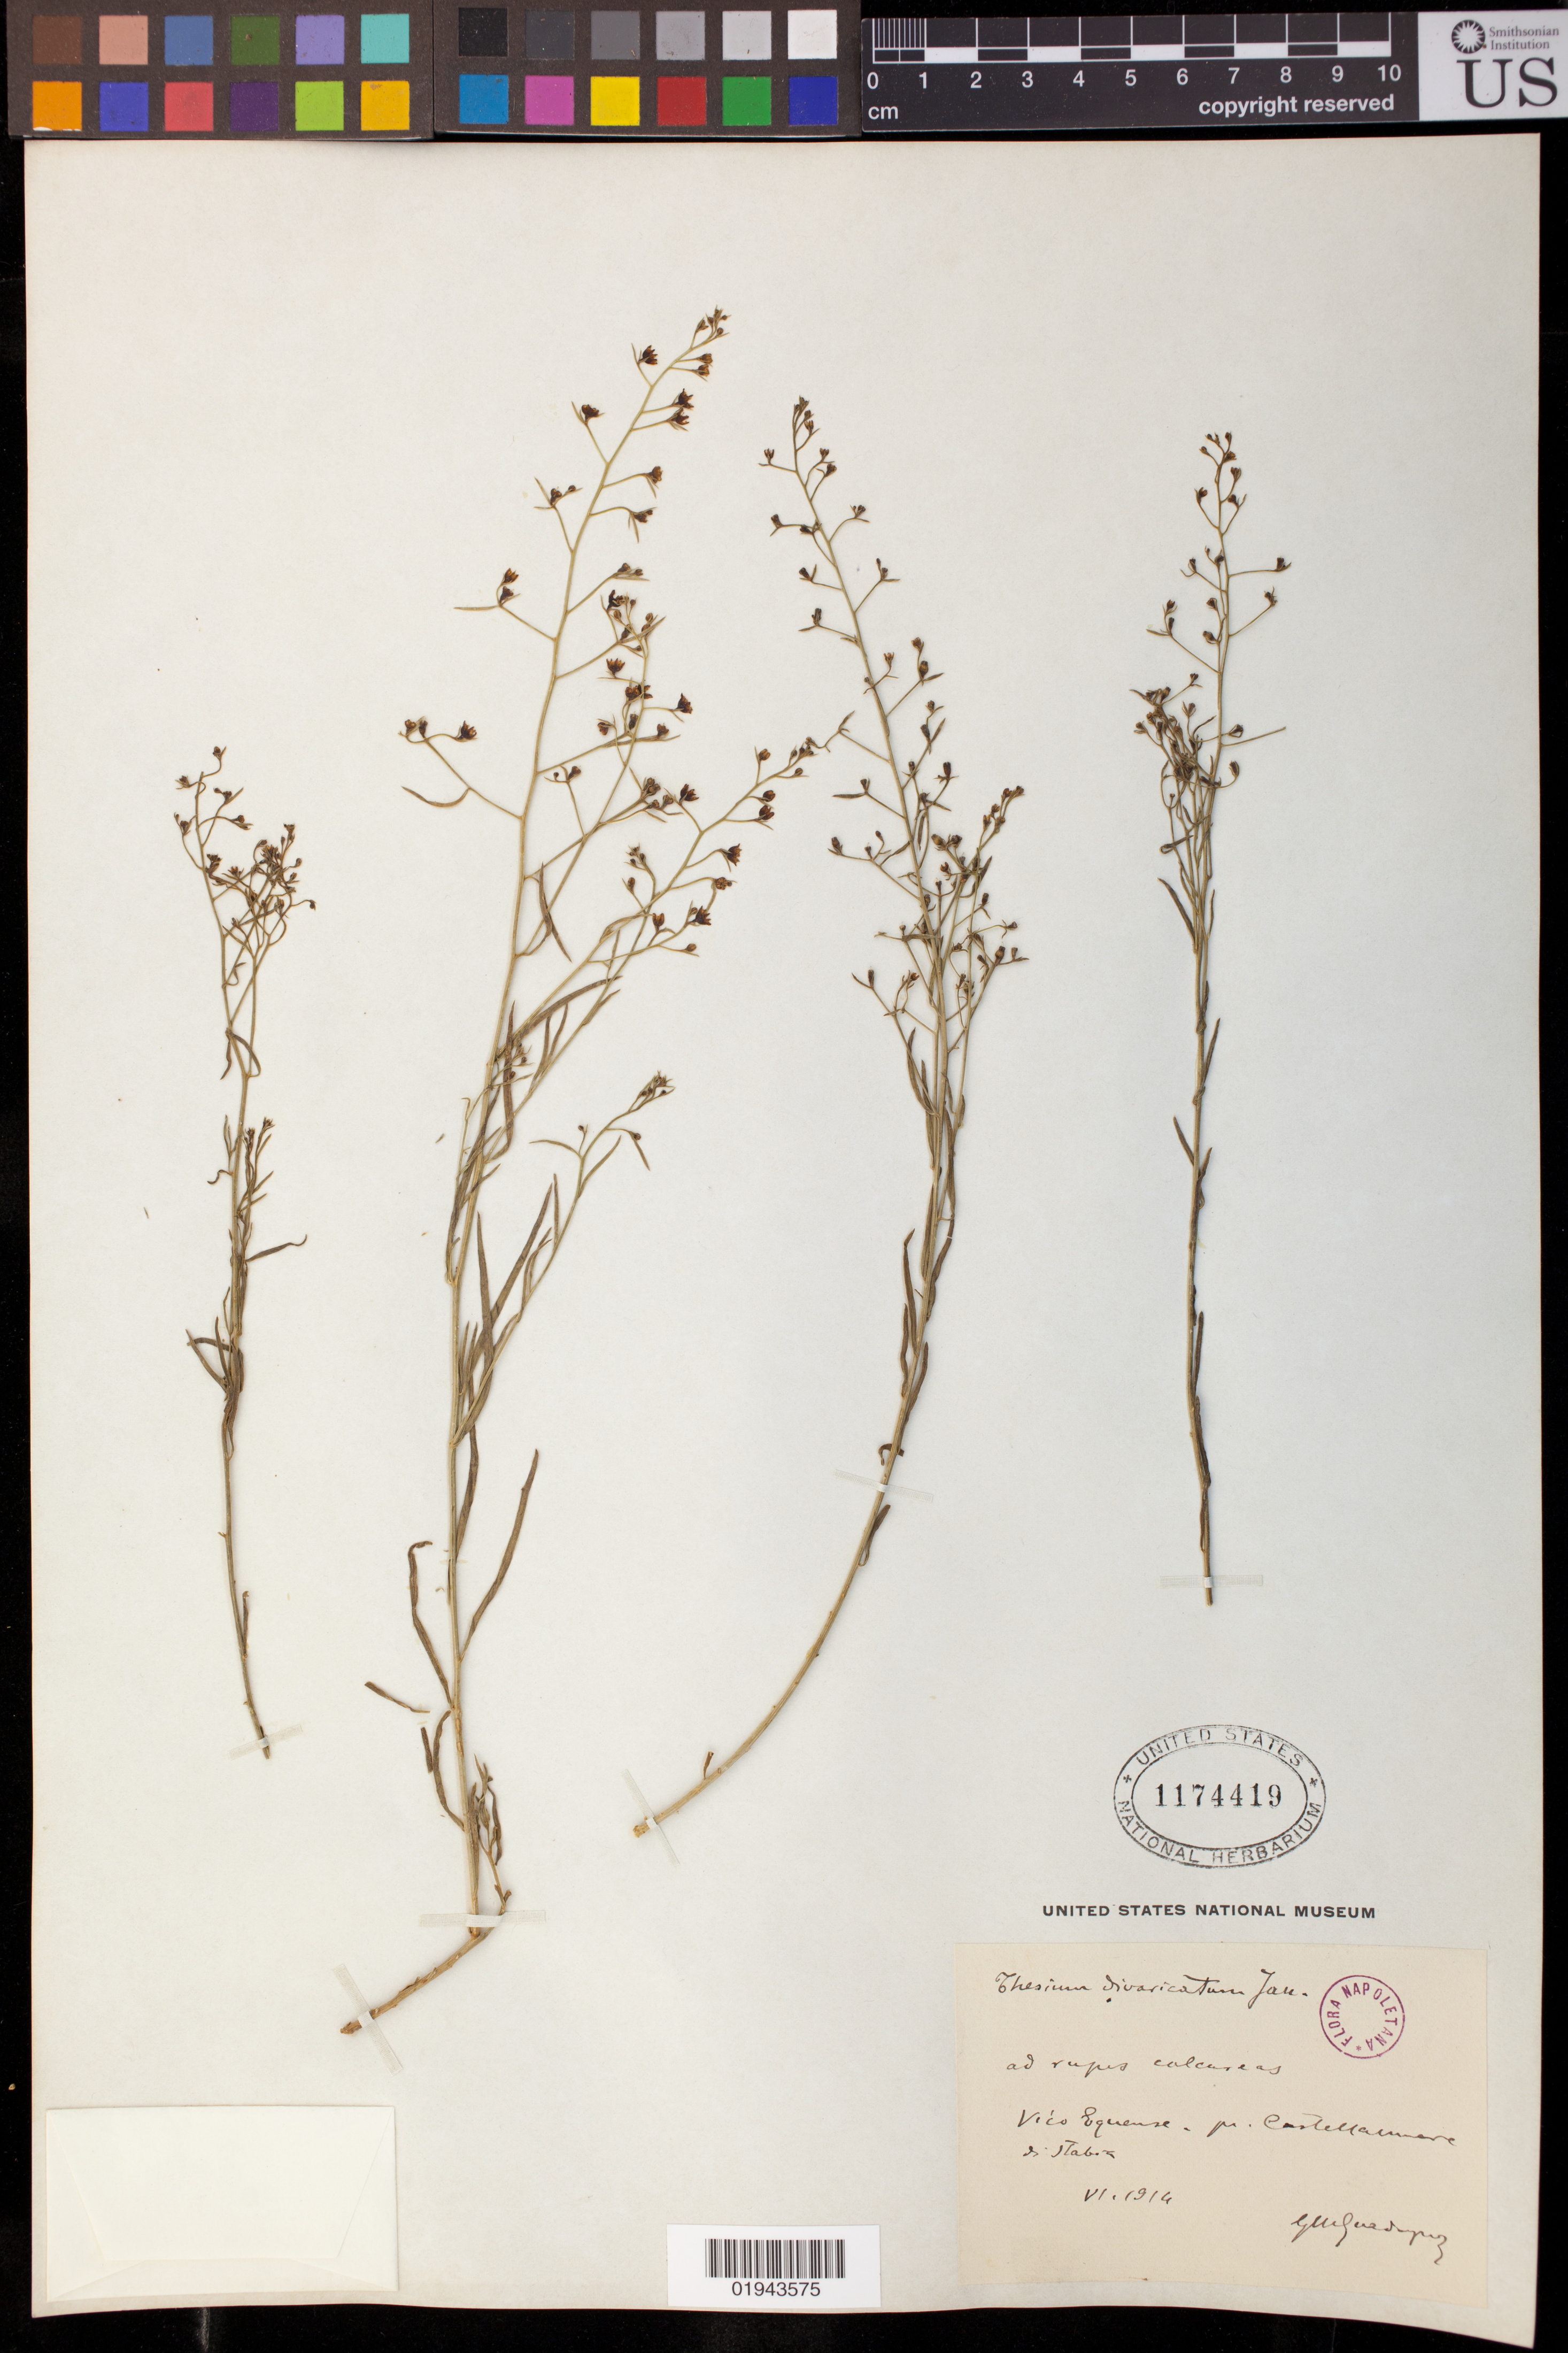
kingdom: Plantae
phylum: Tracheophyta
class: Magnoliopsida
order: Santalales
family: Thesiaceae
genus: Thesium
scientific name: Thesium divaricatum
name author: Jan ex Mert. & W.D.J. Koch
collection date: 1914-06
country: Italy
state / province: Campania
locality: Vico Equense, pr. Castellammare di Stabia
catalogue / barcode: US 1174419